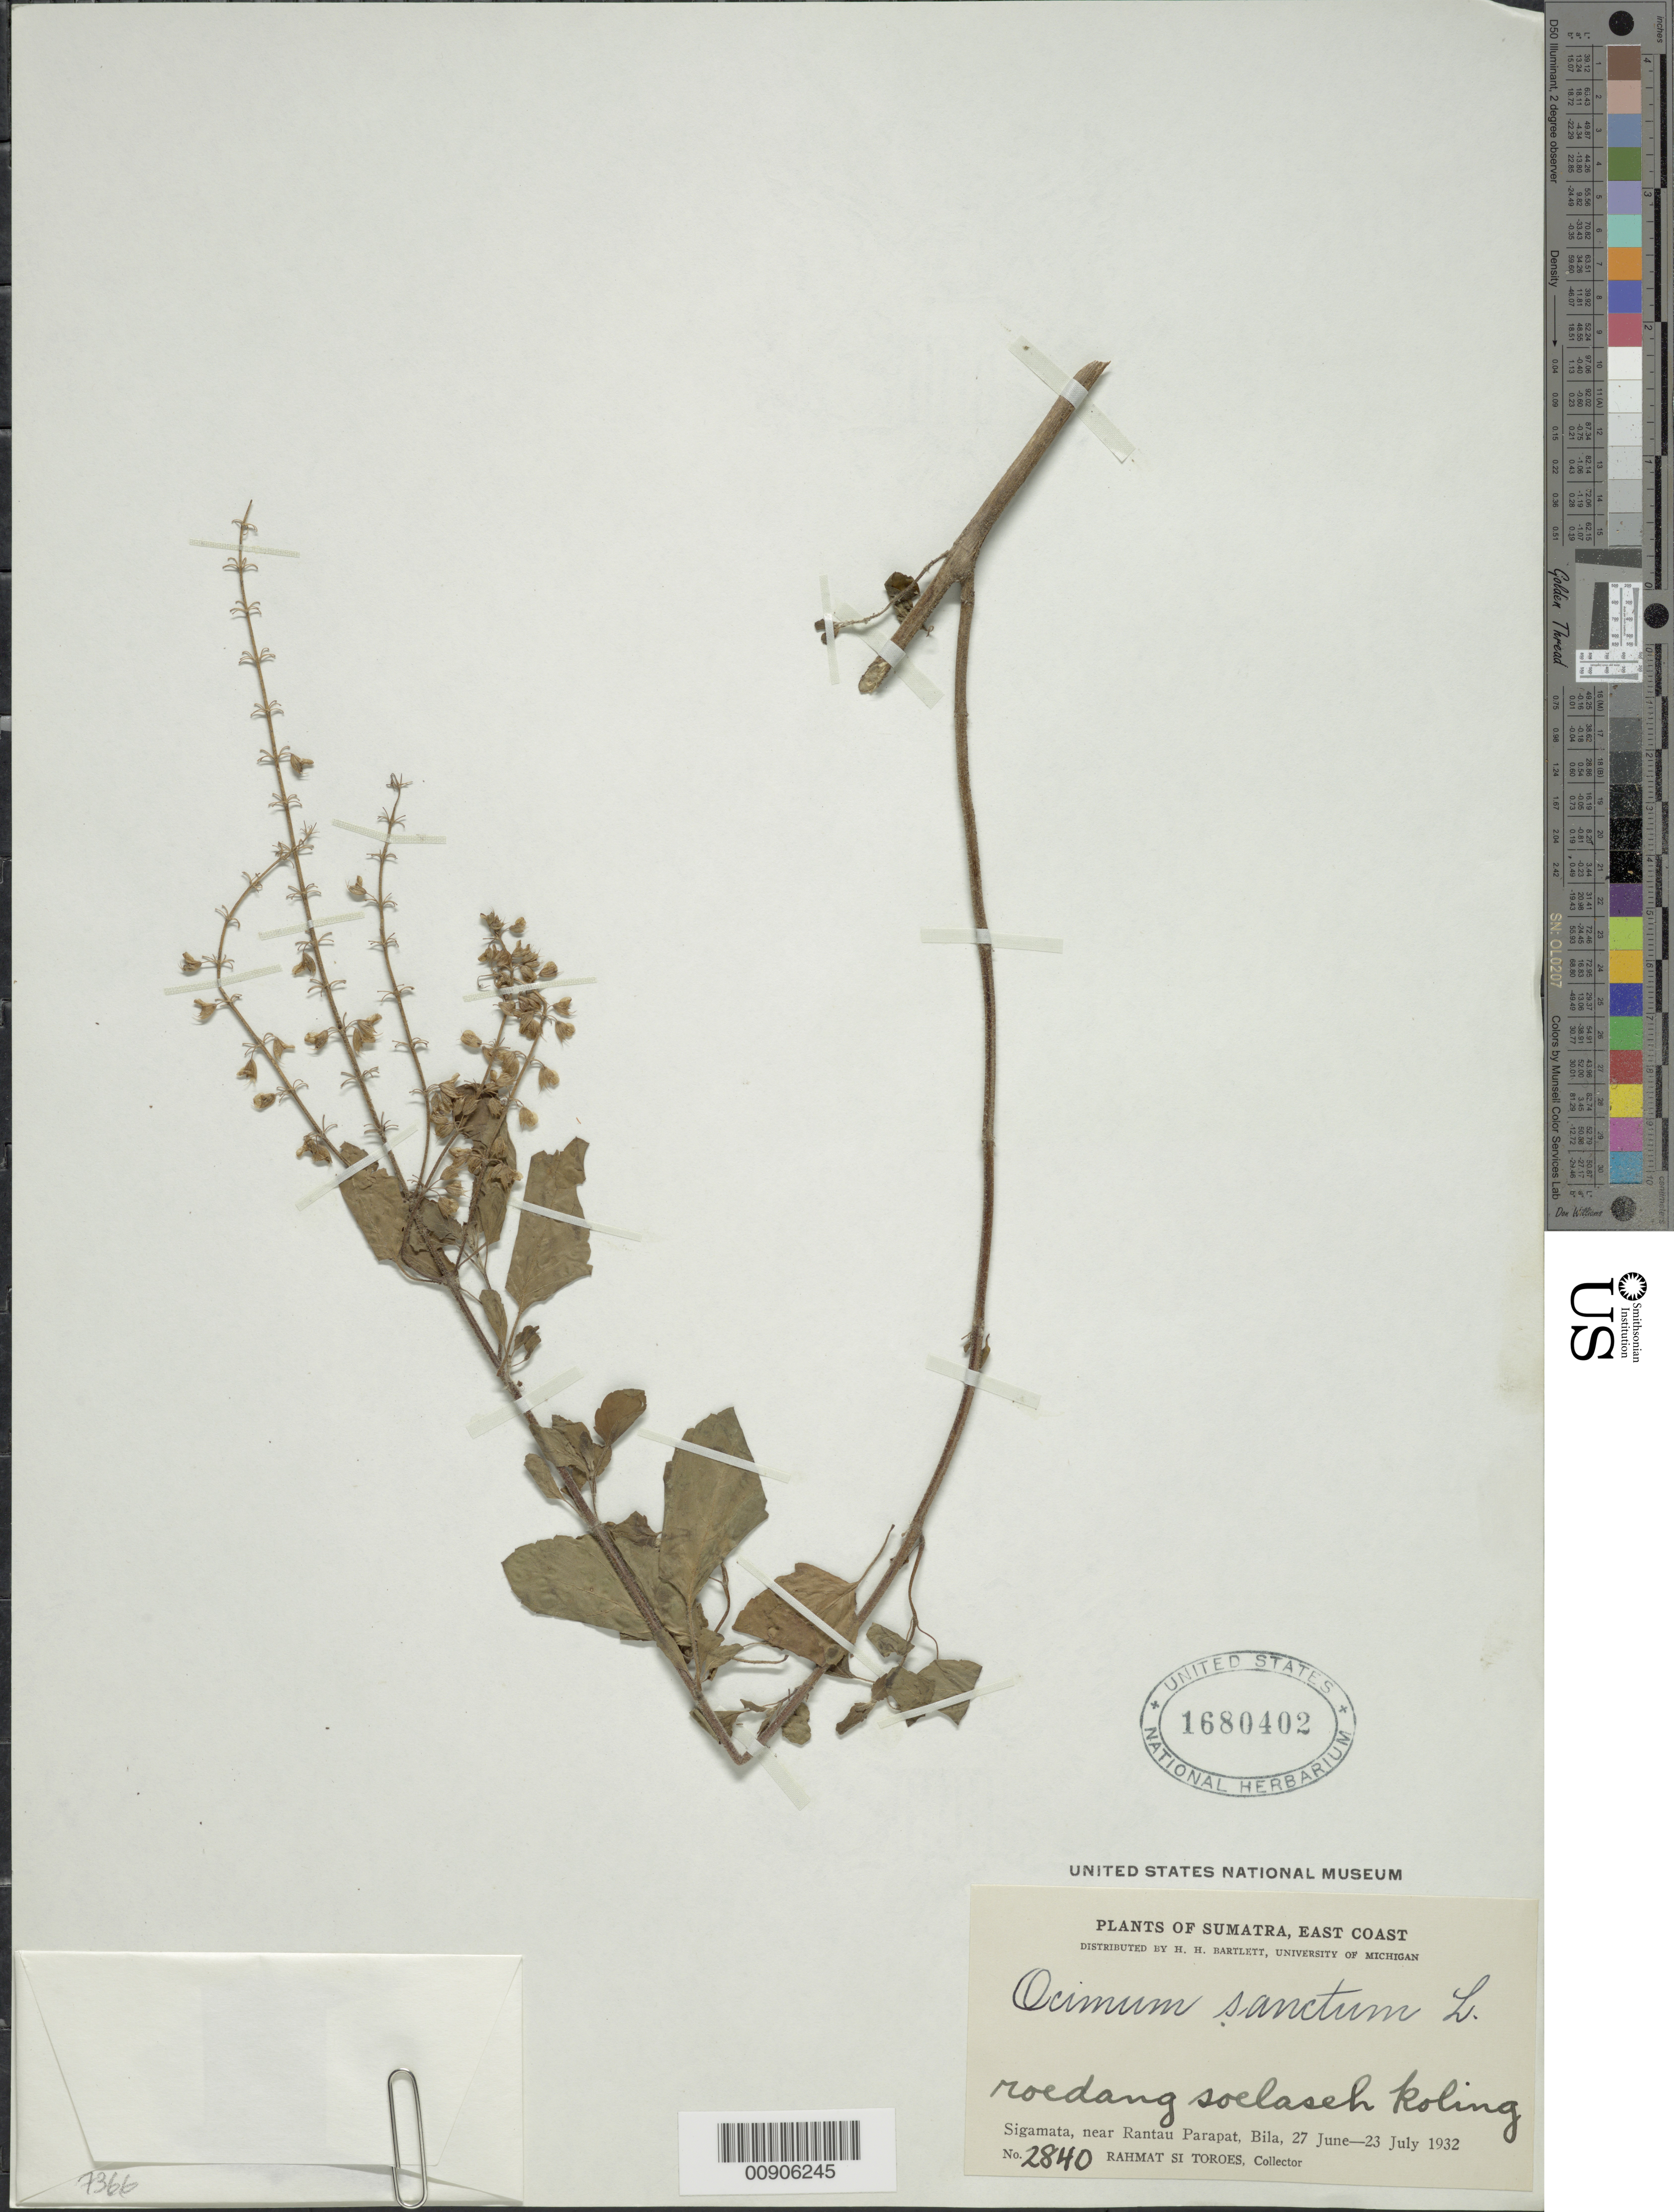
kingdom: Plantae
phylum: Tracheophyta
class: Magnoliopsida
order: Lamiales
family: Lamiaceae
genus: Ocimum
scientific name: Ocimum tenuiflorum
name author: L.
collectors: Rahmat Si Boeea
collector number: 2804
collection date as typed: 27 Jun 1932 to 23 Jul 1932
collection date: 1932-06-27/1932-07-23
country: Indonesia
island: Sumatra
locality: Sigamata, near Rantau parapat, Bila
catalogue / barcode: US 1680402